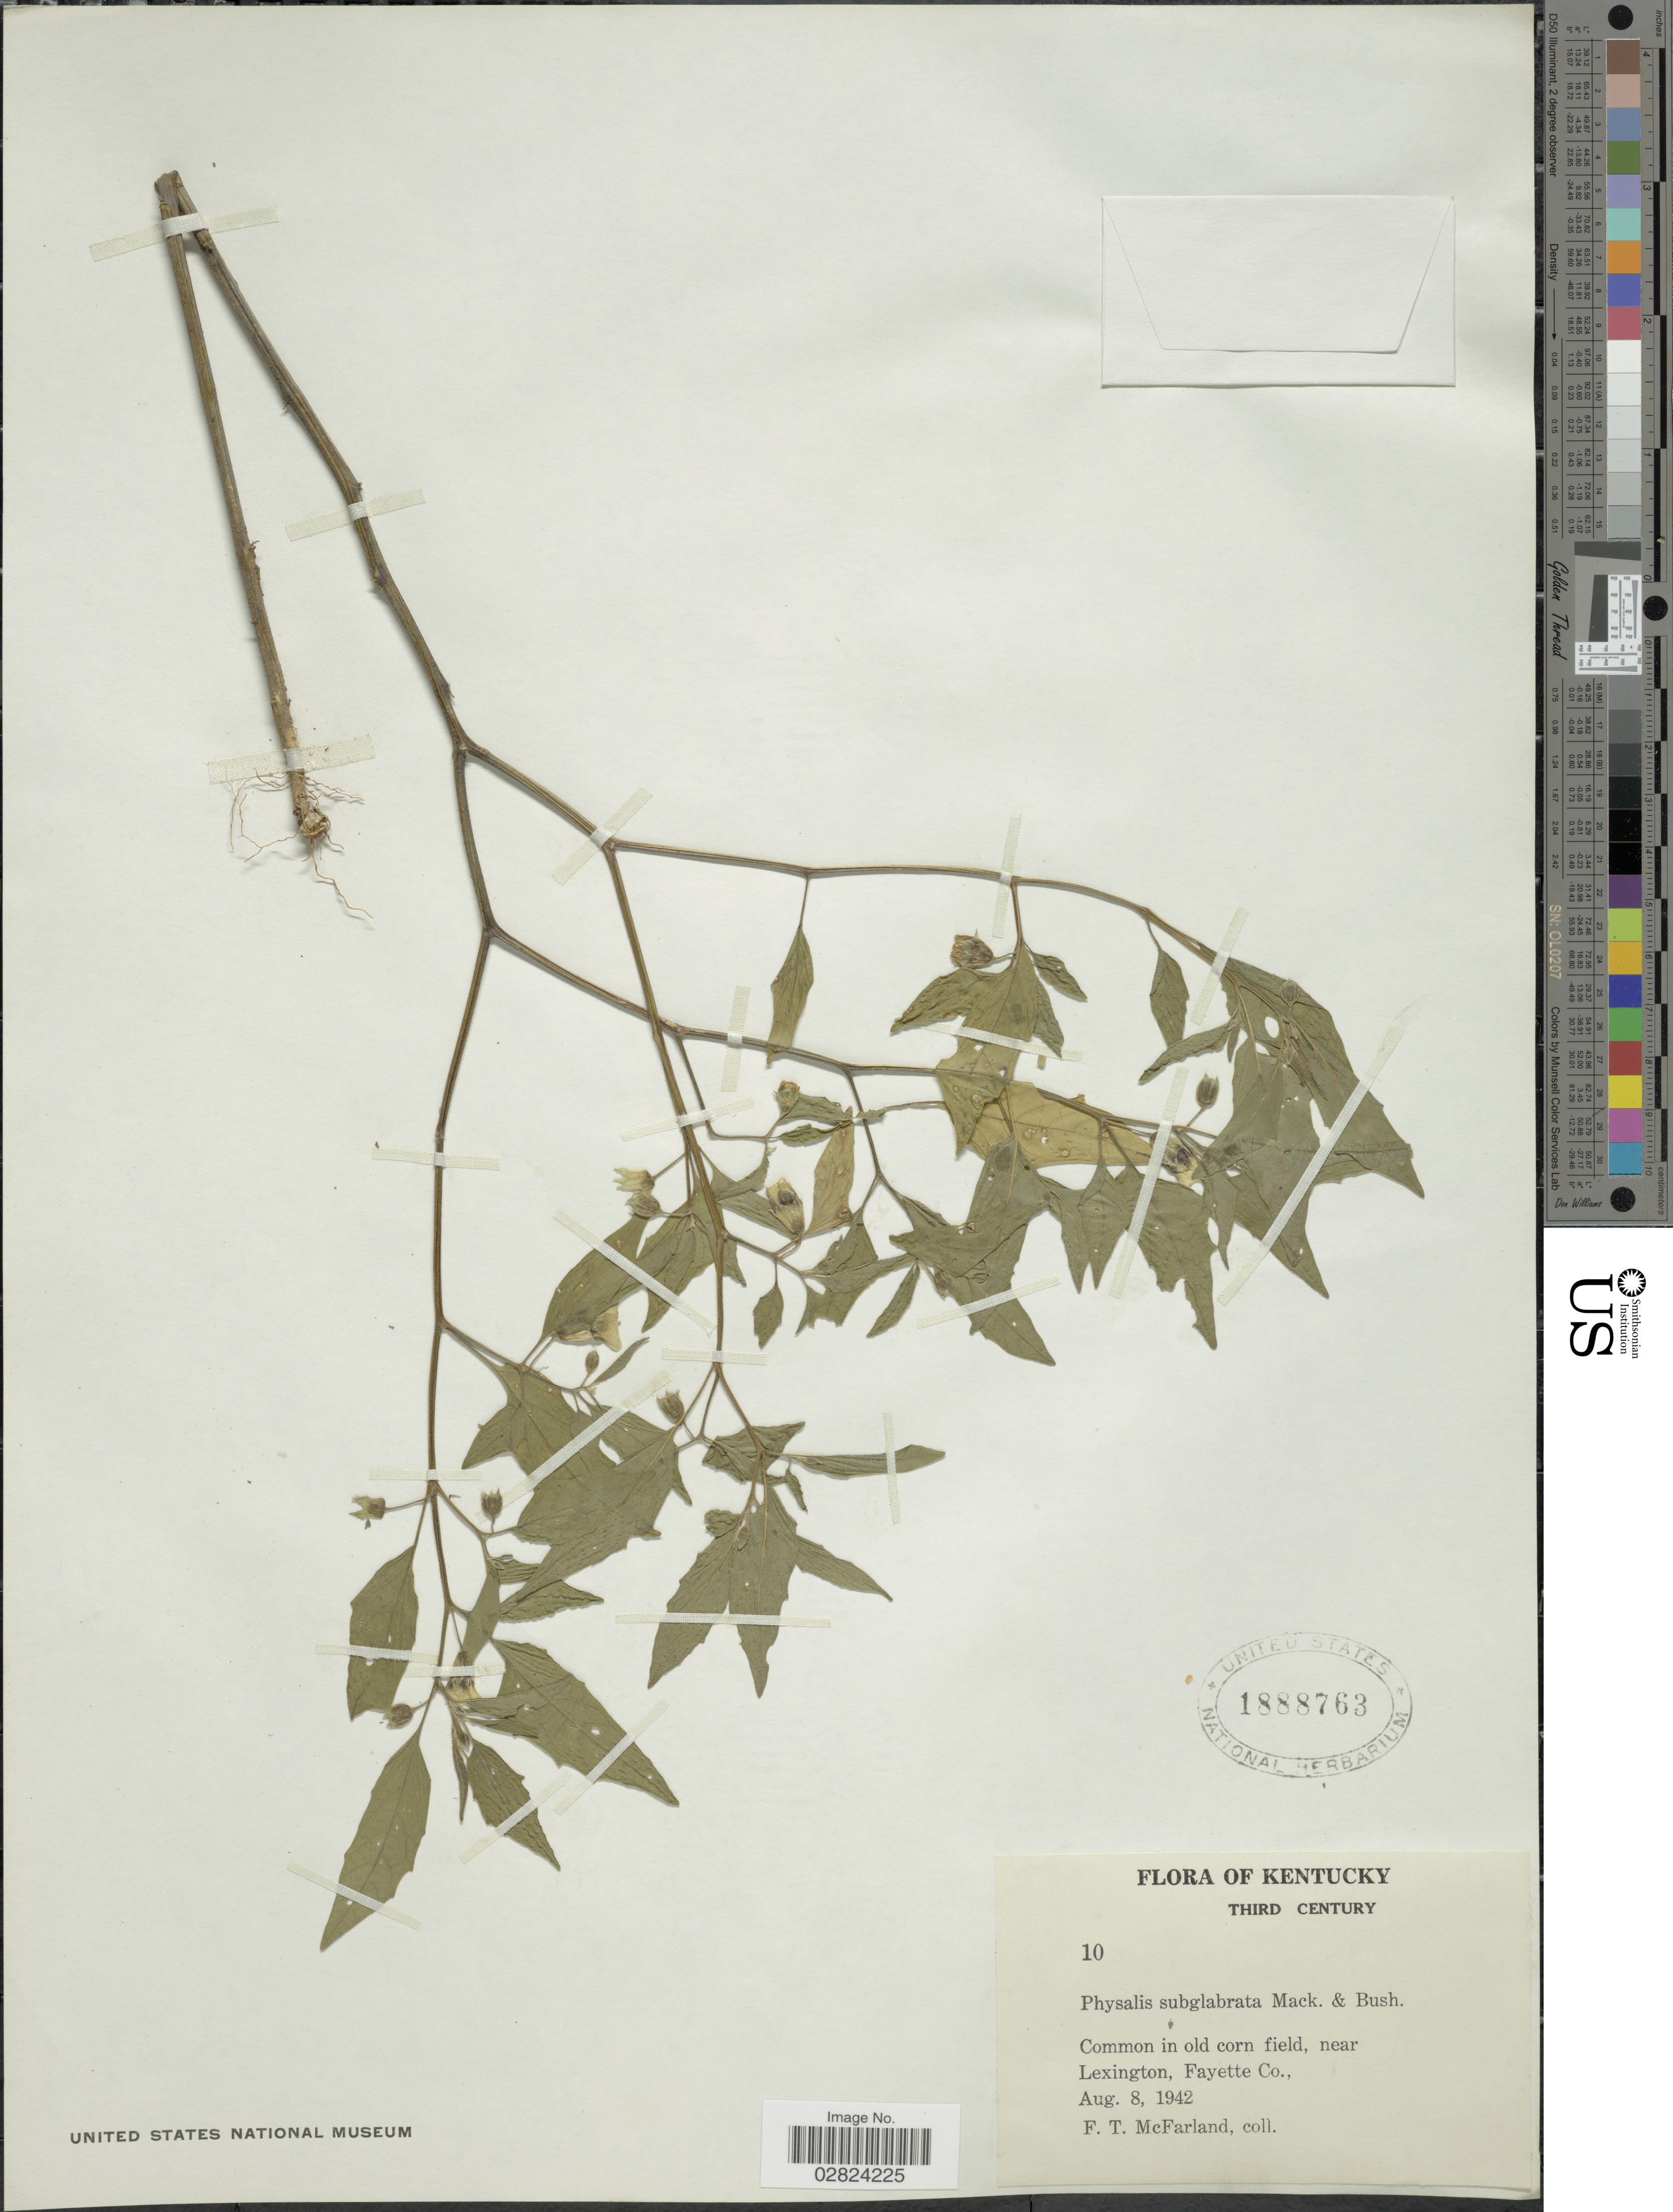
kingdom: Plantae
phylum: Tracheophyta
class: Magnoliopsida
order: Solanales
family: Solanaceae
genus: Physalis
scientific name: Physalis subglabrata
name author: Mack. & Bush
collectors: F. McFarland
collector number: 10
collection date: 1942-08-08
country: United States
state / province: Kentucky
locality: Common in old corn field, near Lexington, Fayette Co.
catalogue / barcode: US 1888763